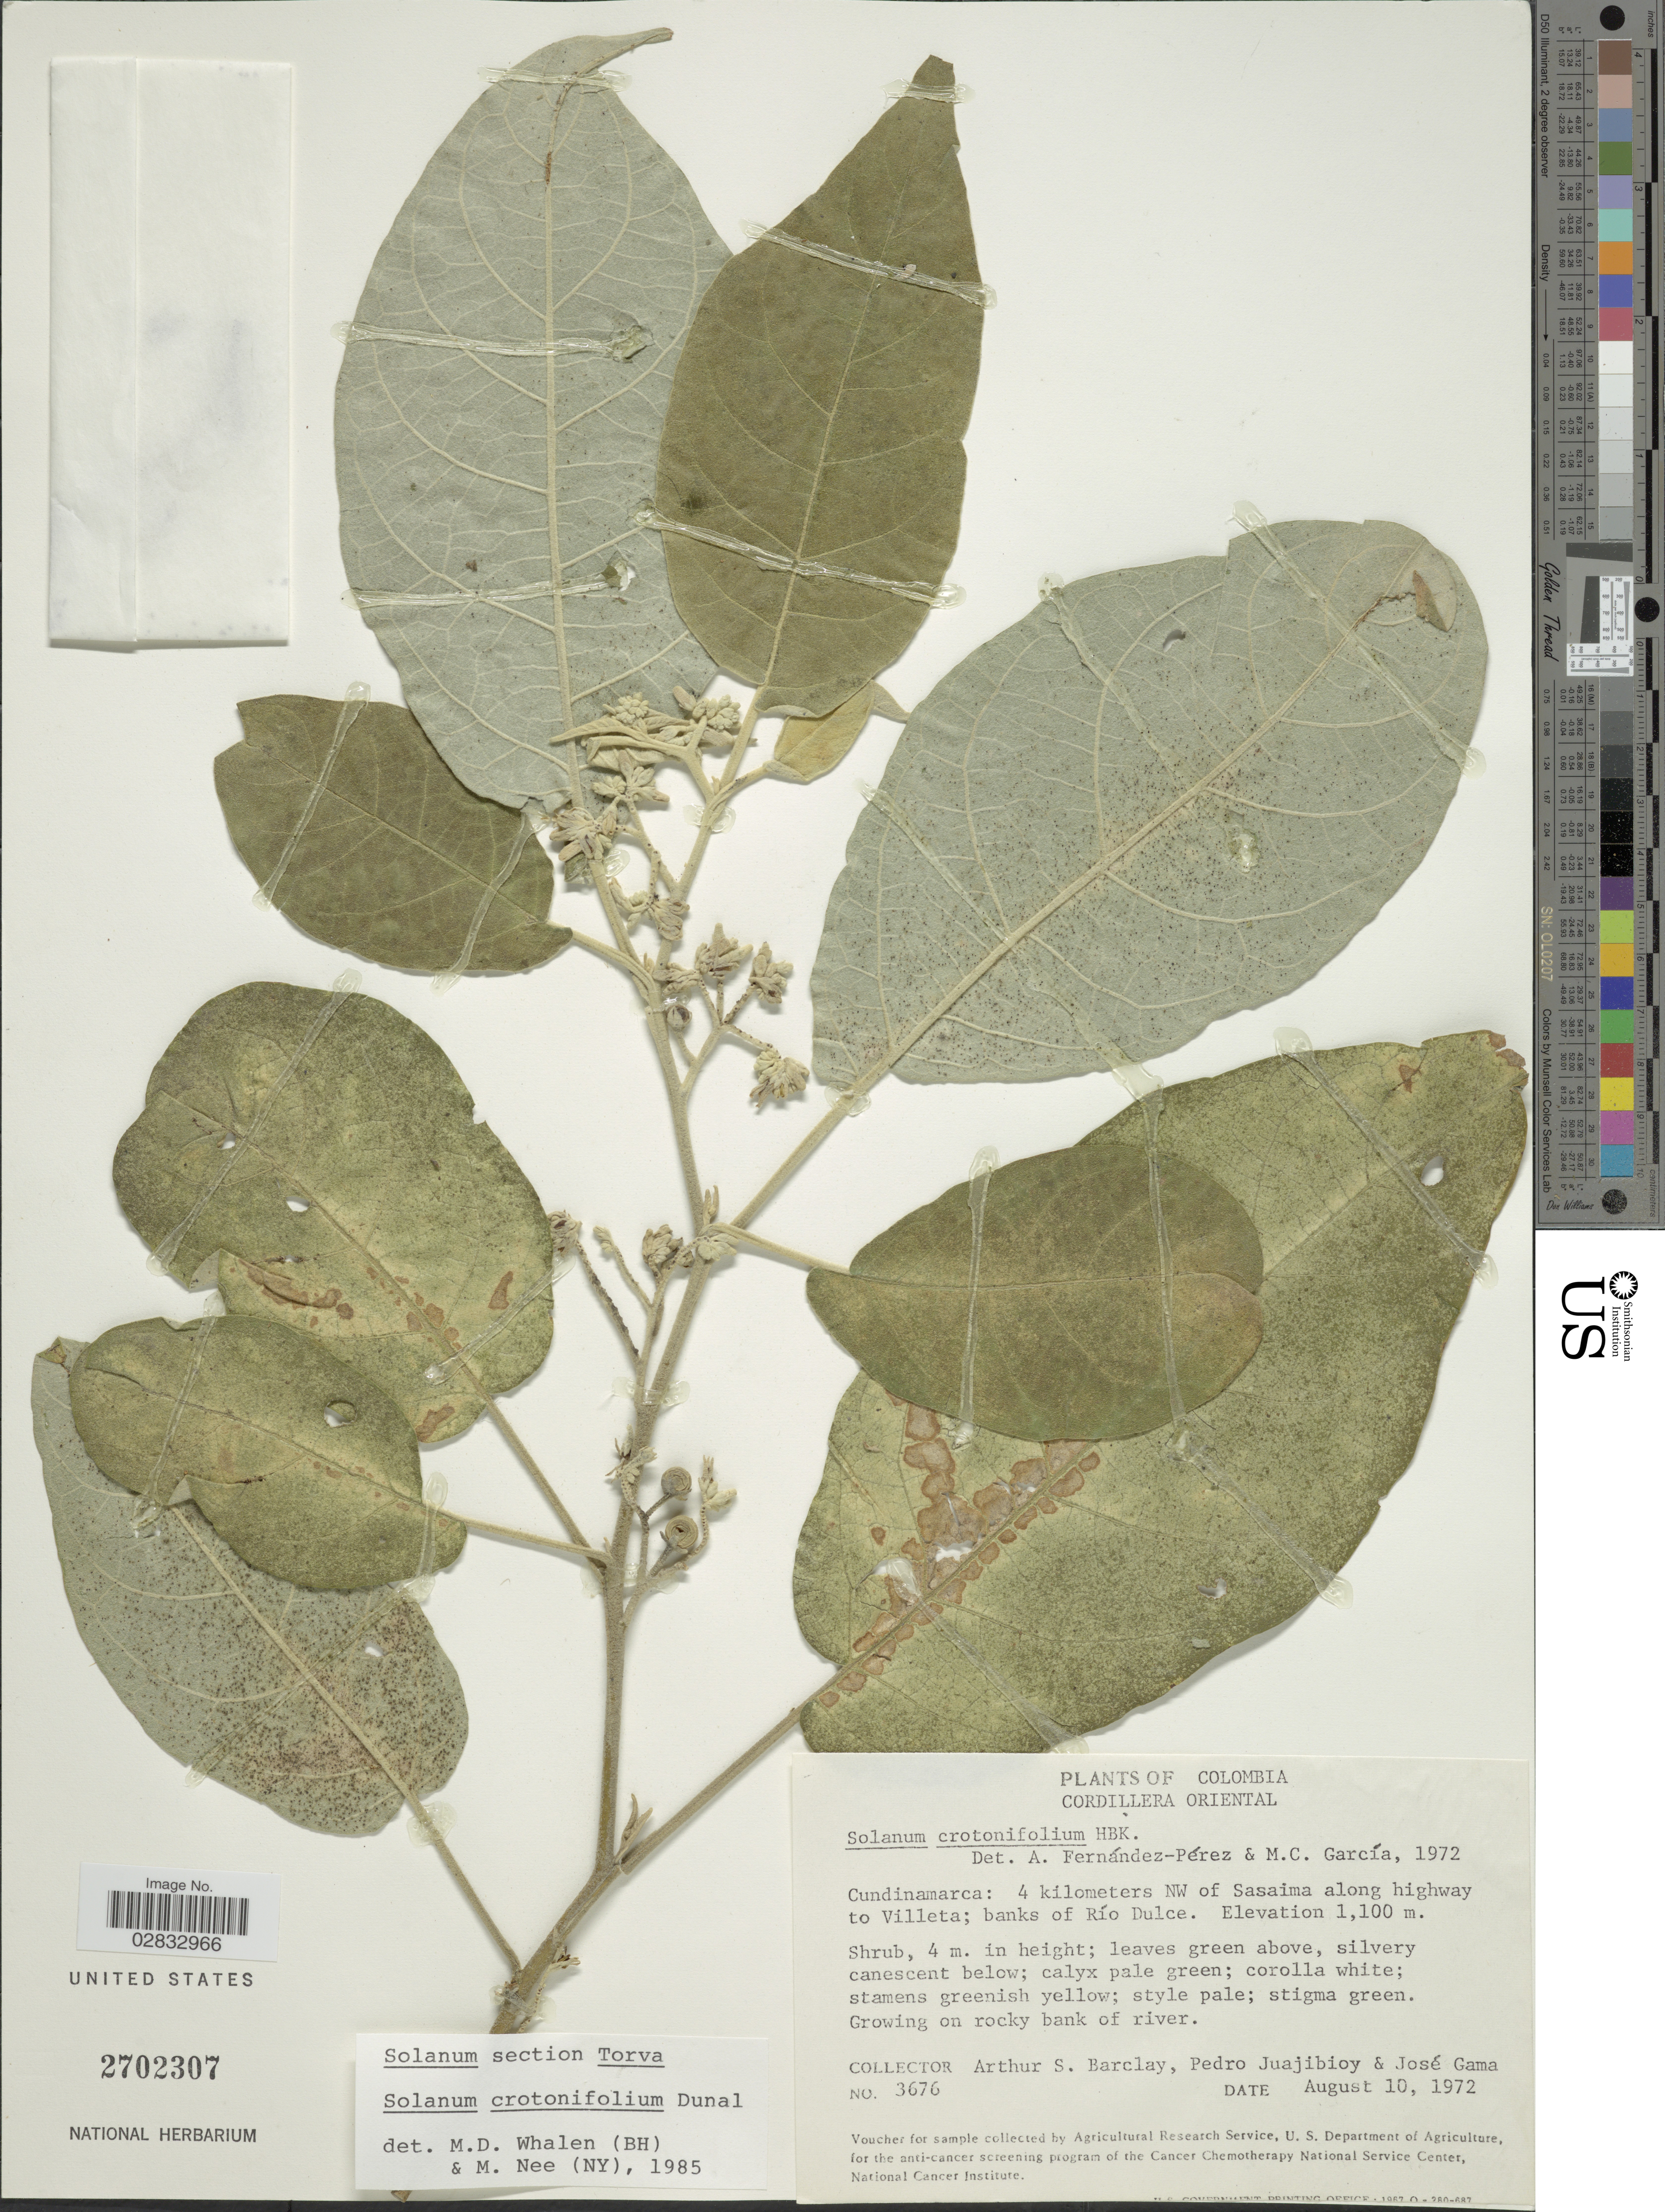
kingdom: Plantae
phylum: Tracheophyta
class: Magnoliopsida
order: Solanales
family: Solanaceae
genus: Solanum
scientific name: Solanum crotonifolium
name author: Dunal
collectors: A. S. Barclay, P. Juajibioy & J. Gama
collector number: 3676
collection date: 1972-08-10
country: Colombia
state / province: Cundinamarca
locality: Cordillera Oriental. 4 kilometers NW of Sasaima along highway to Villeta; banks of Río Dulce.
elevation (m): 1100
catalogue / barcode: US 2702307